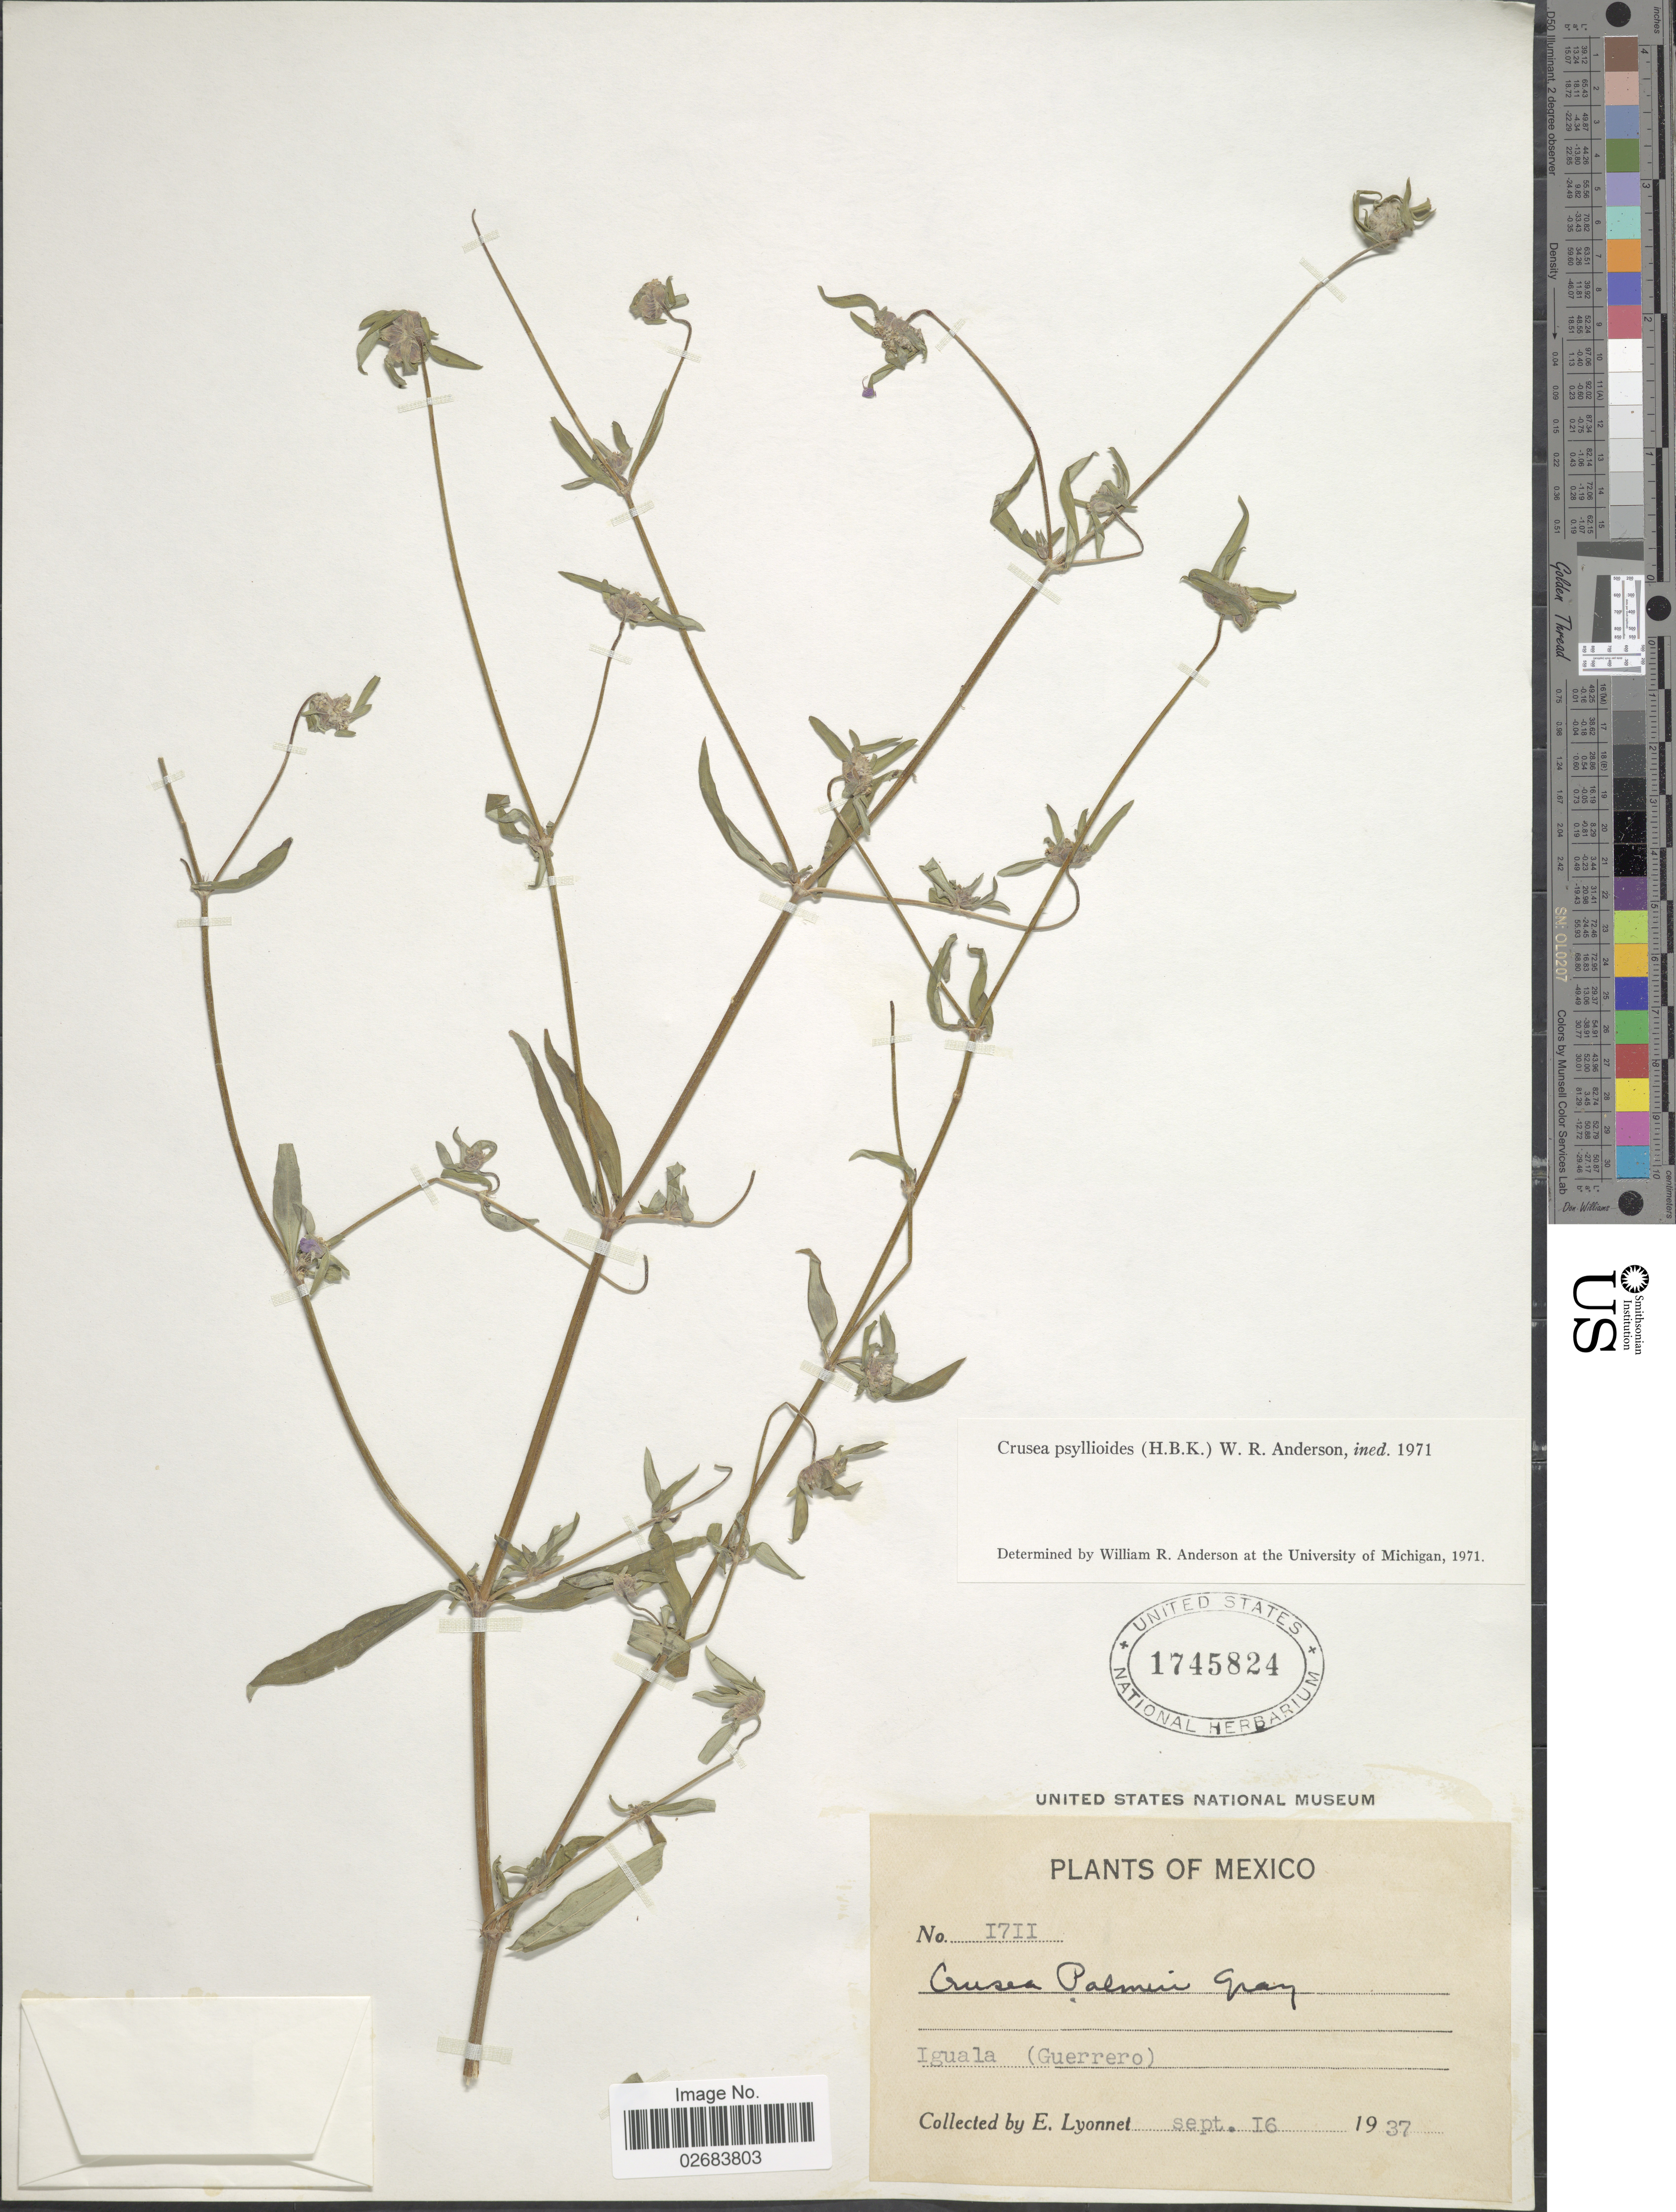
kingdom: Plantae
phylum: Tracheophyta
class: Magnoliopsida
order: Gentianales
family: Rubiaceae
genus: Crusea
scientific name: Crusea psyllioides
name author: (Kunth) W.R. Anderson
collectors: E. Lyonnet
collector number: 1711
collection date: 1937-09-16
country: Mexico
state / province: Guerrero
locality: Iguala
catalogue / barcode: US 1745824